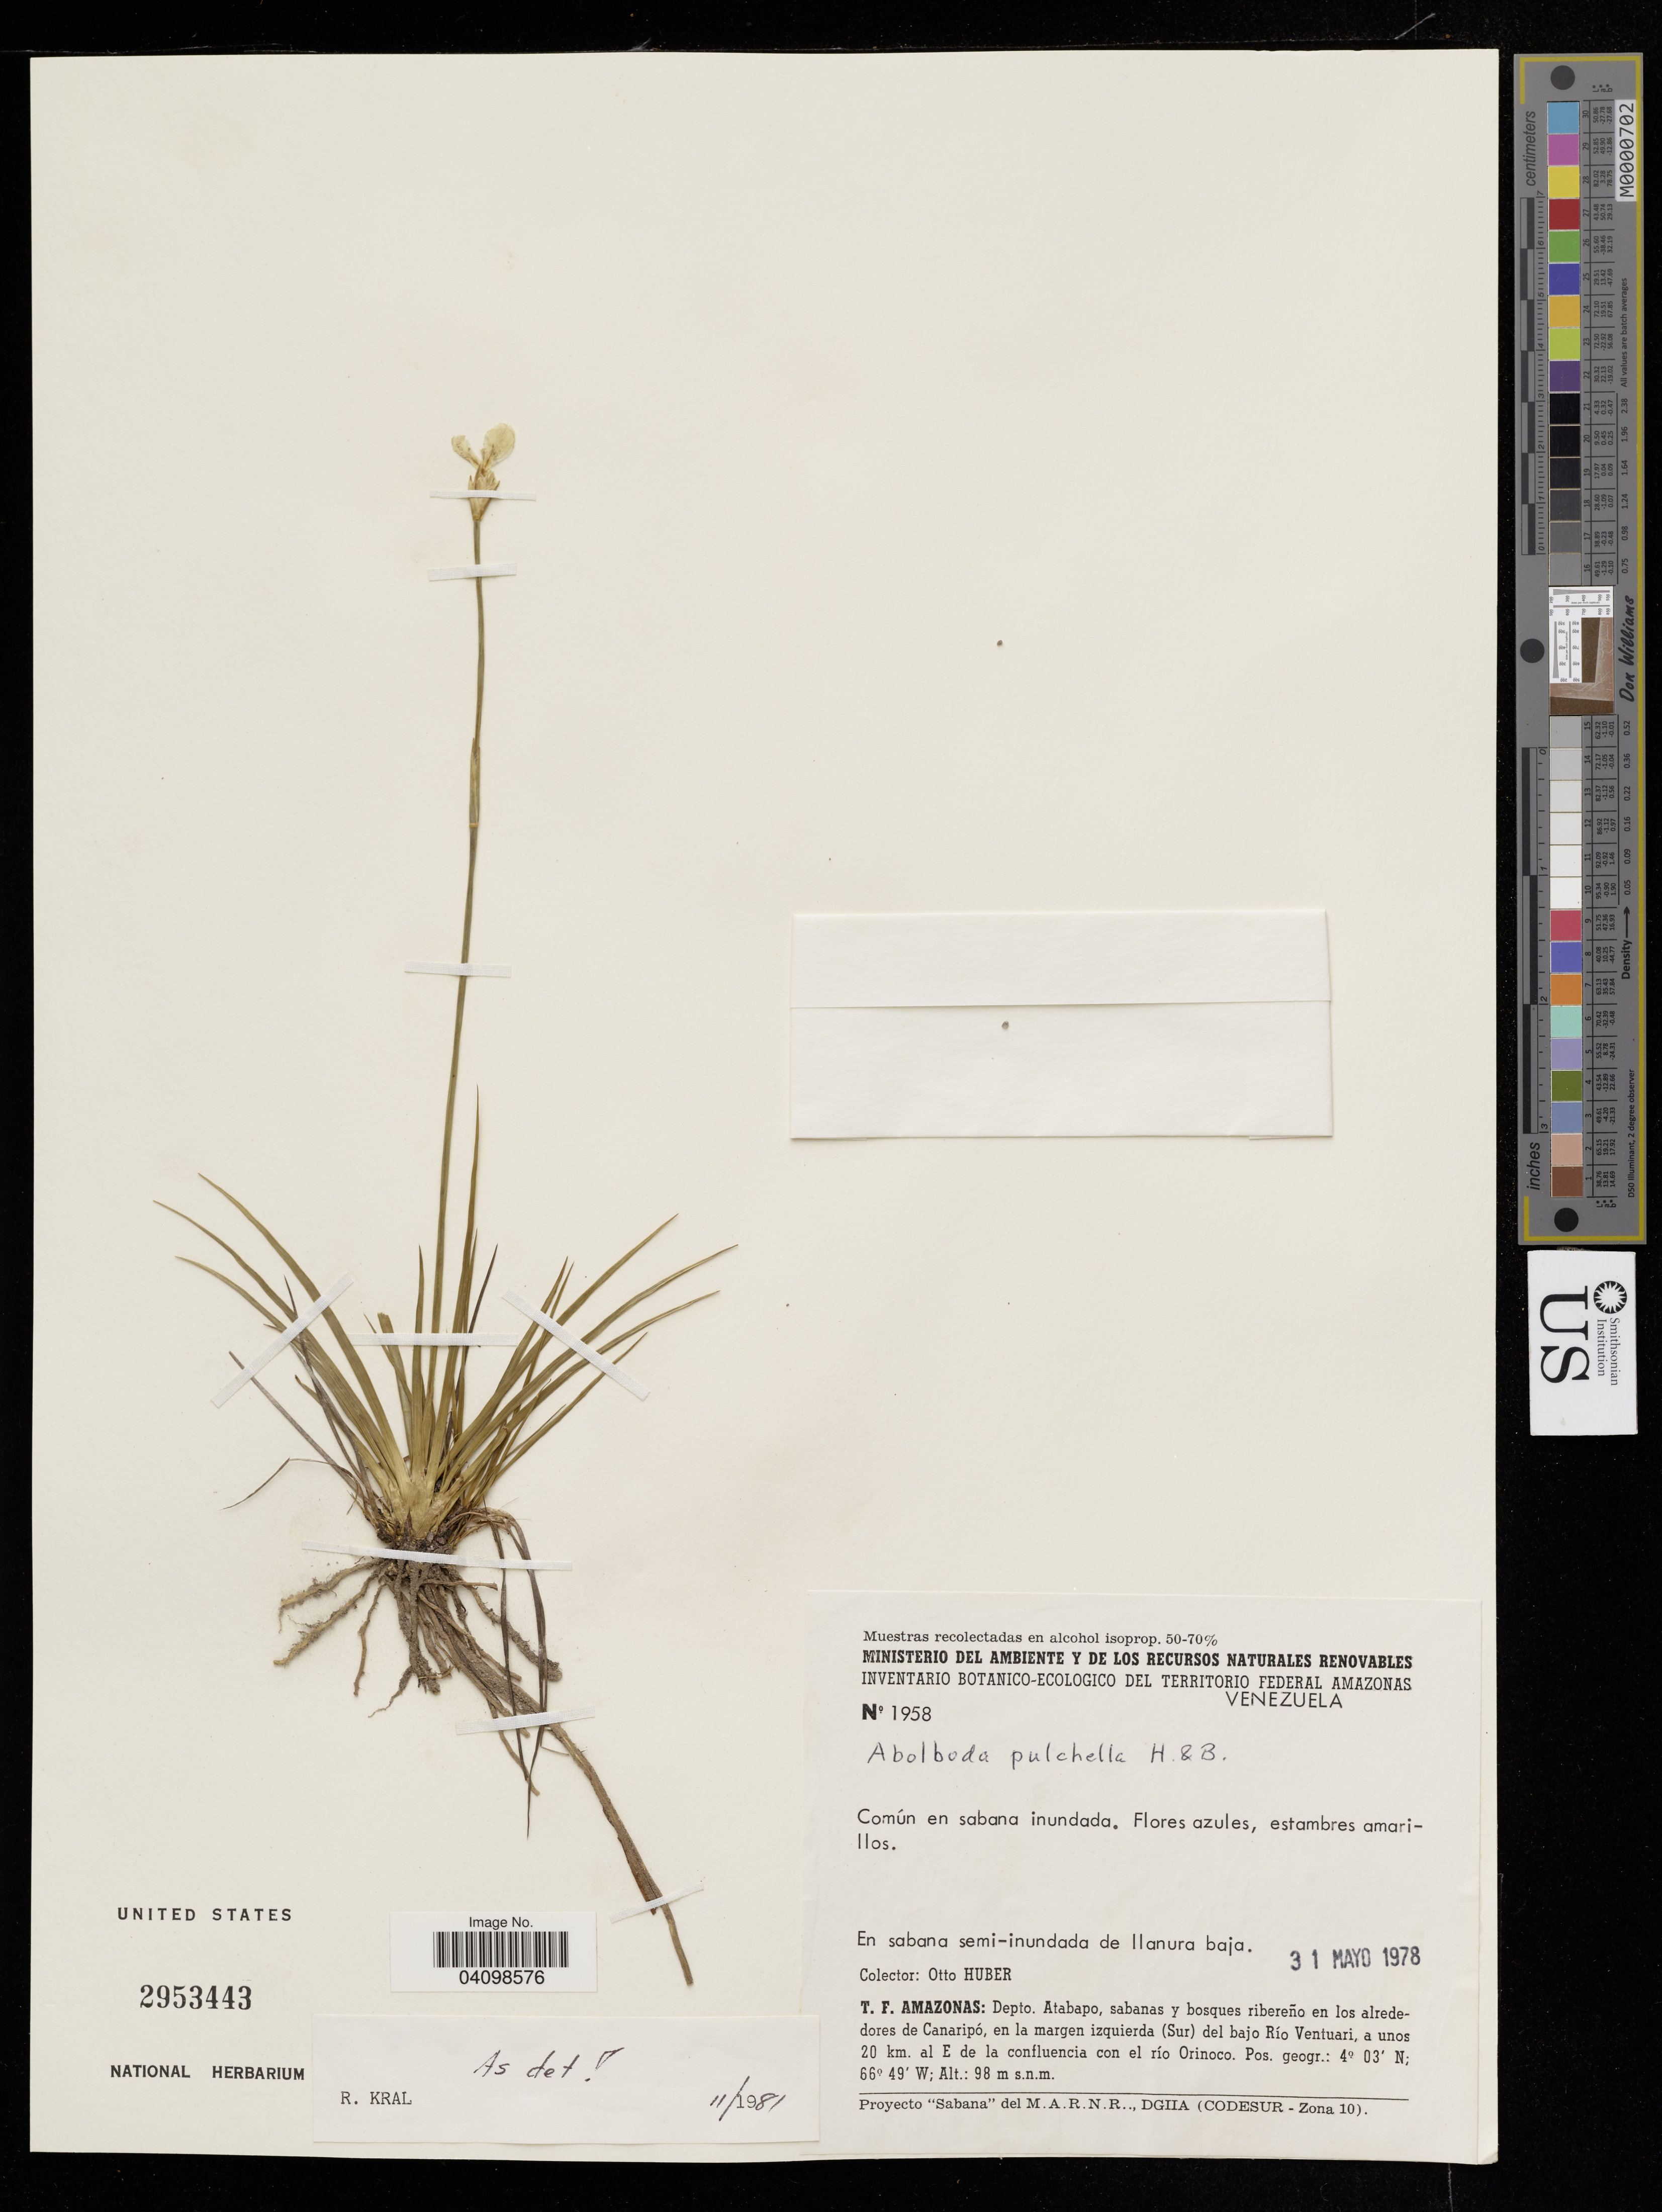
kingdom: Plantae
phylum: Tracheophyta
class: Liliopsida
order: Poales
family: Xyridaceae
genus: Abolboda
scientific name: Abolboda pulchella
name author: Bonpl.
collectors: O. Huber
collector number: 1958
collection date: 1978-05-31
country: Venezuela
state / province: Amazonas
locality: Depto. Atabapo, sabanas y bosques ribereño en los alrede- dores de Canaripó, en la margen izquierda (Sur) del bajo Río Ventuari, a unos 20 km. al E de la confluencia con el río Orinoco.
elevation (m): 98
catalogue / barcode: US 2953443